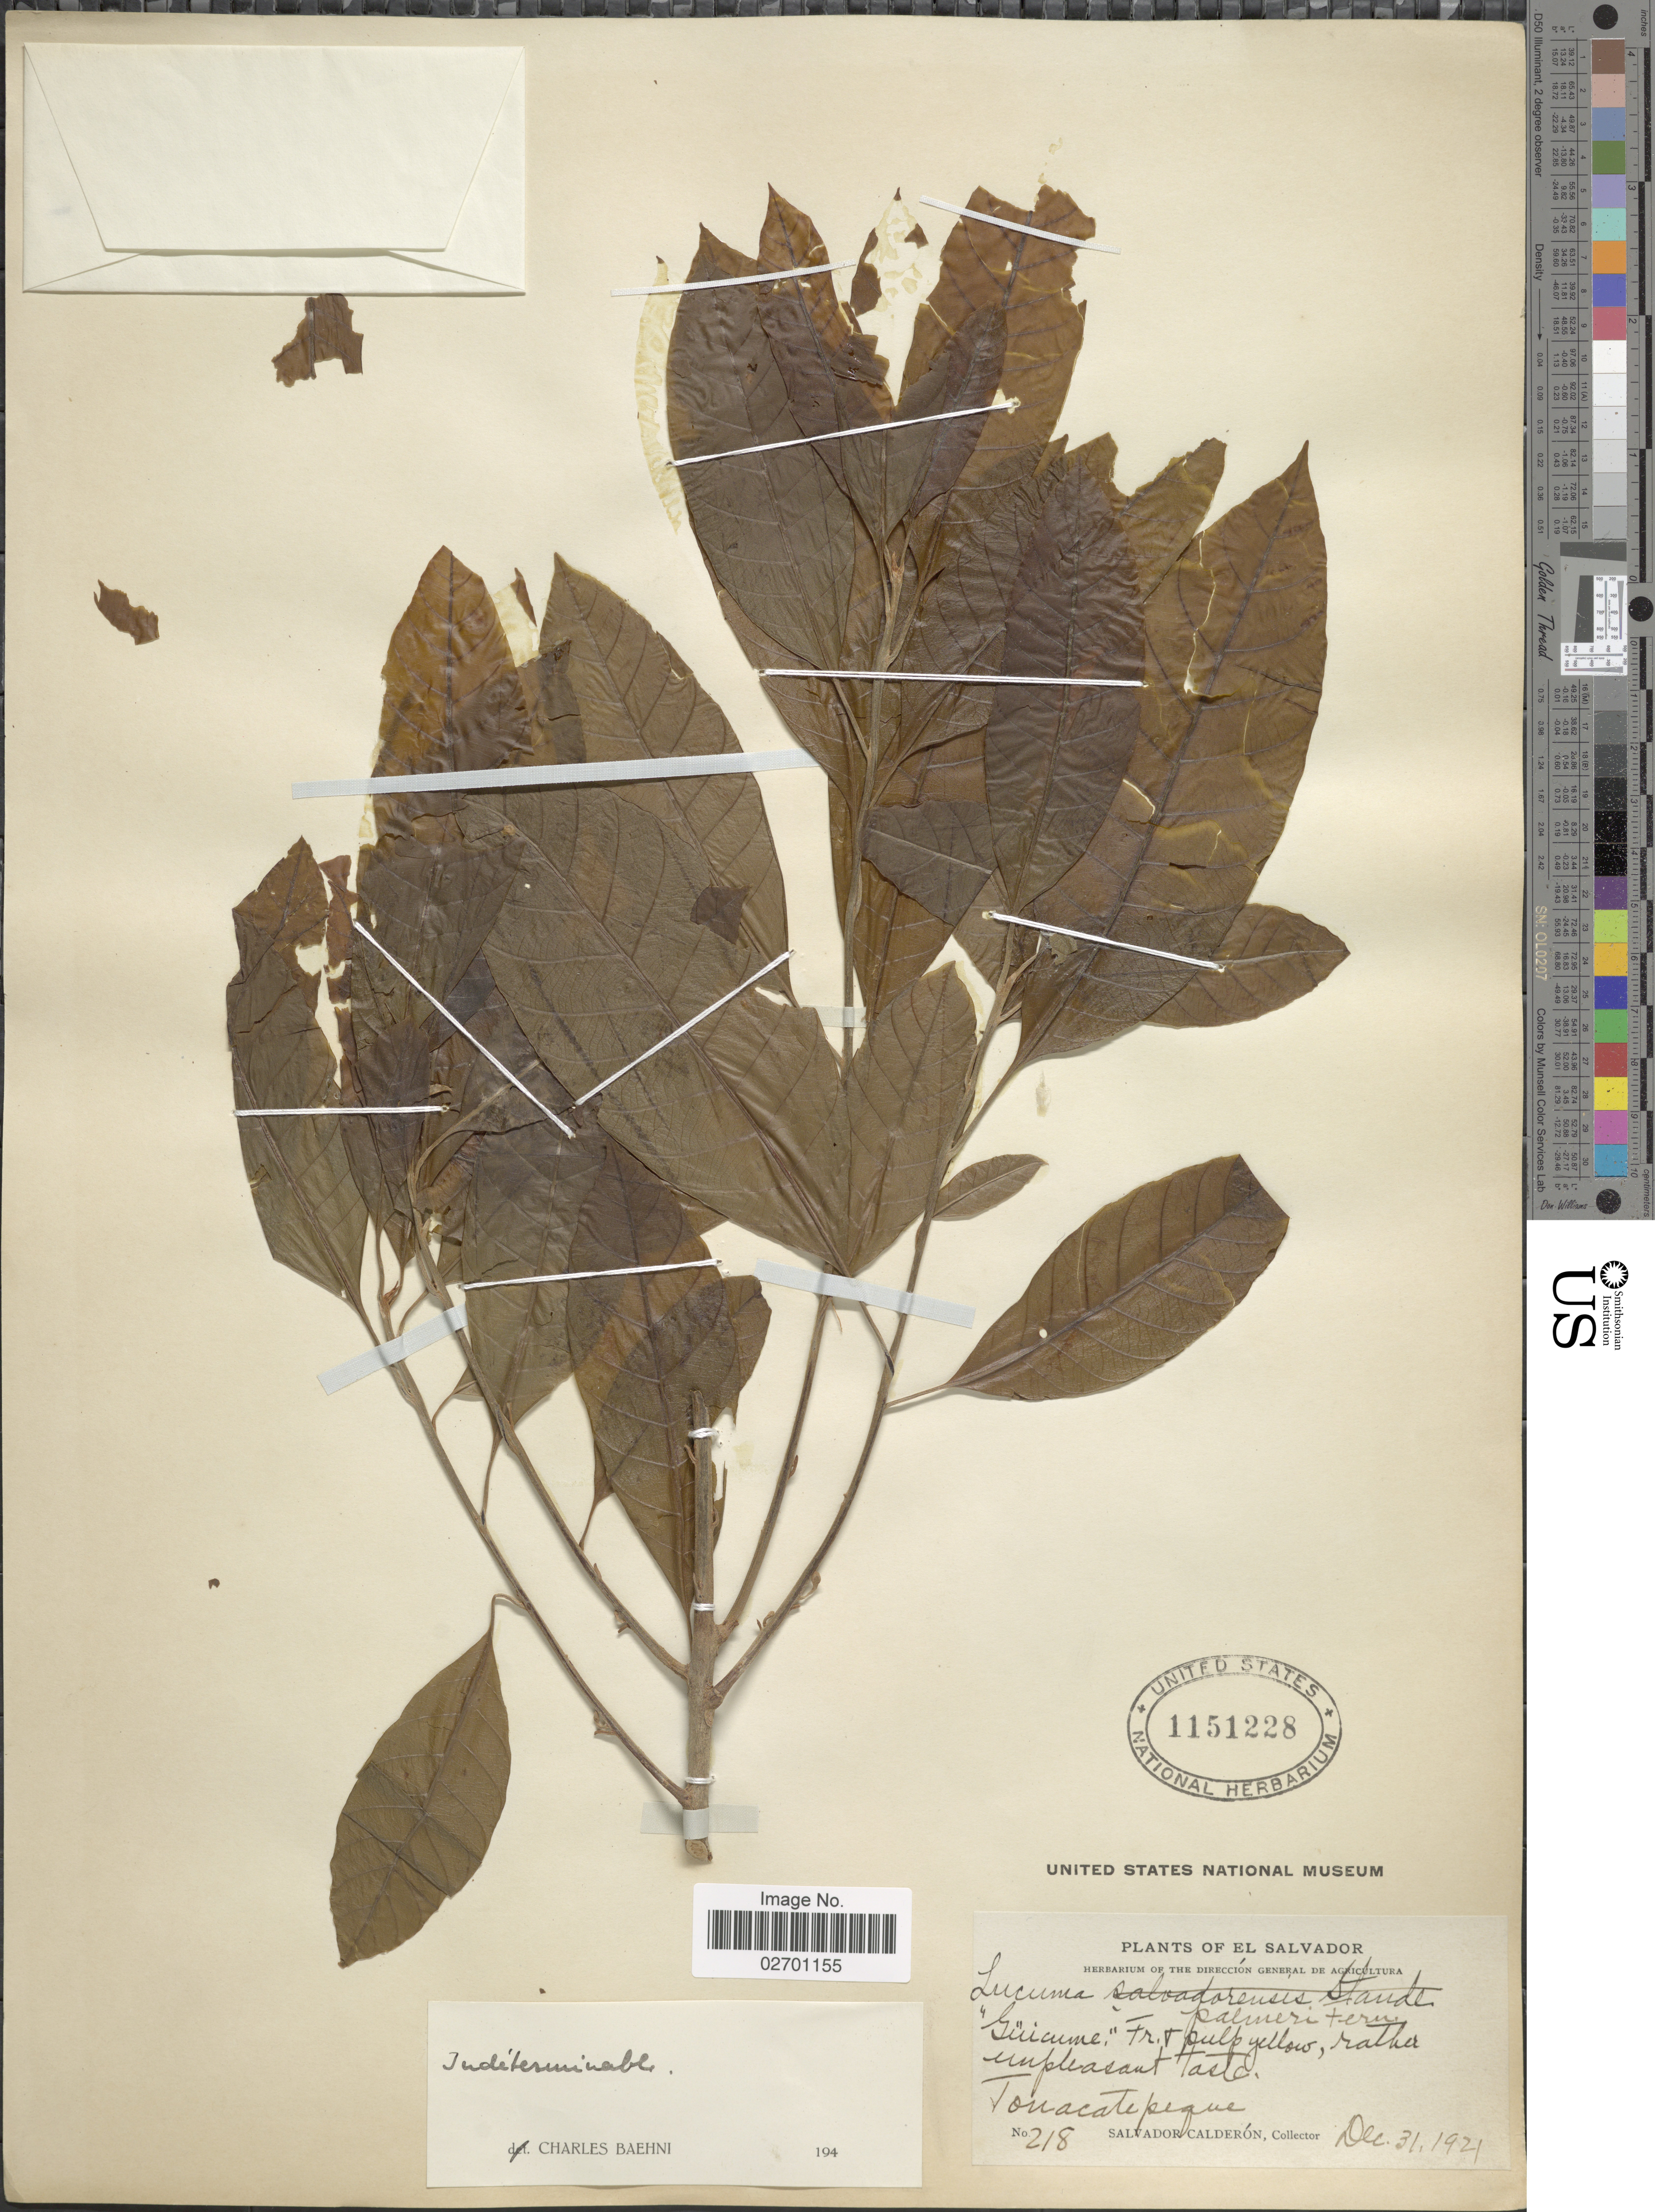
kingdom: Plantae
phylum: Tracheophyta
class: Magnoliopsida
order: Ericales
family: Sapotaceae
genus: Pouteria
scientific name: Pouteria campechiana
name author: (Kunth) Baehni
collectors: S. Calderón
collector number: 218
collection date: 1921-12-31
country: El Salvador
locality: Tonacatepeque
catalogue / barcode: US 1151228